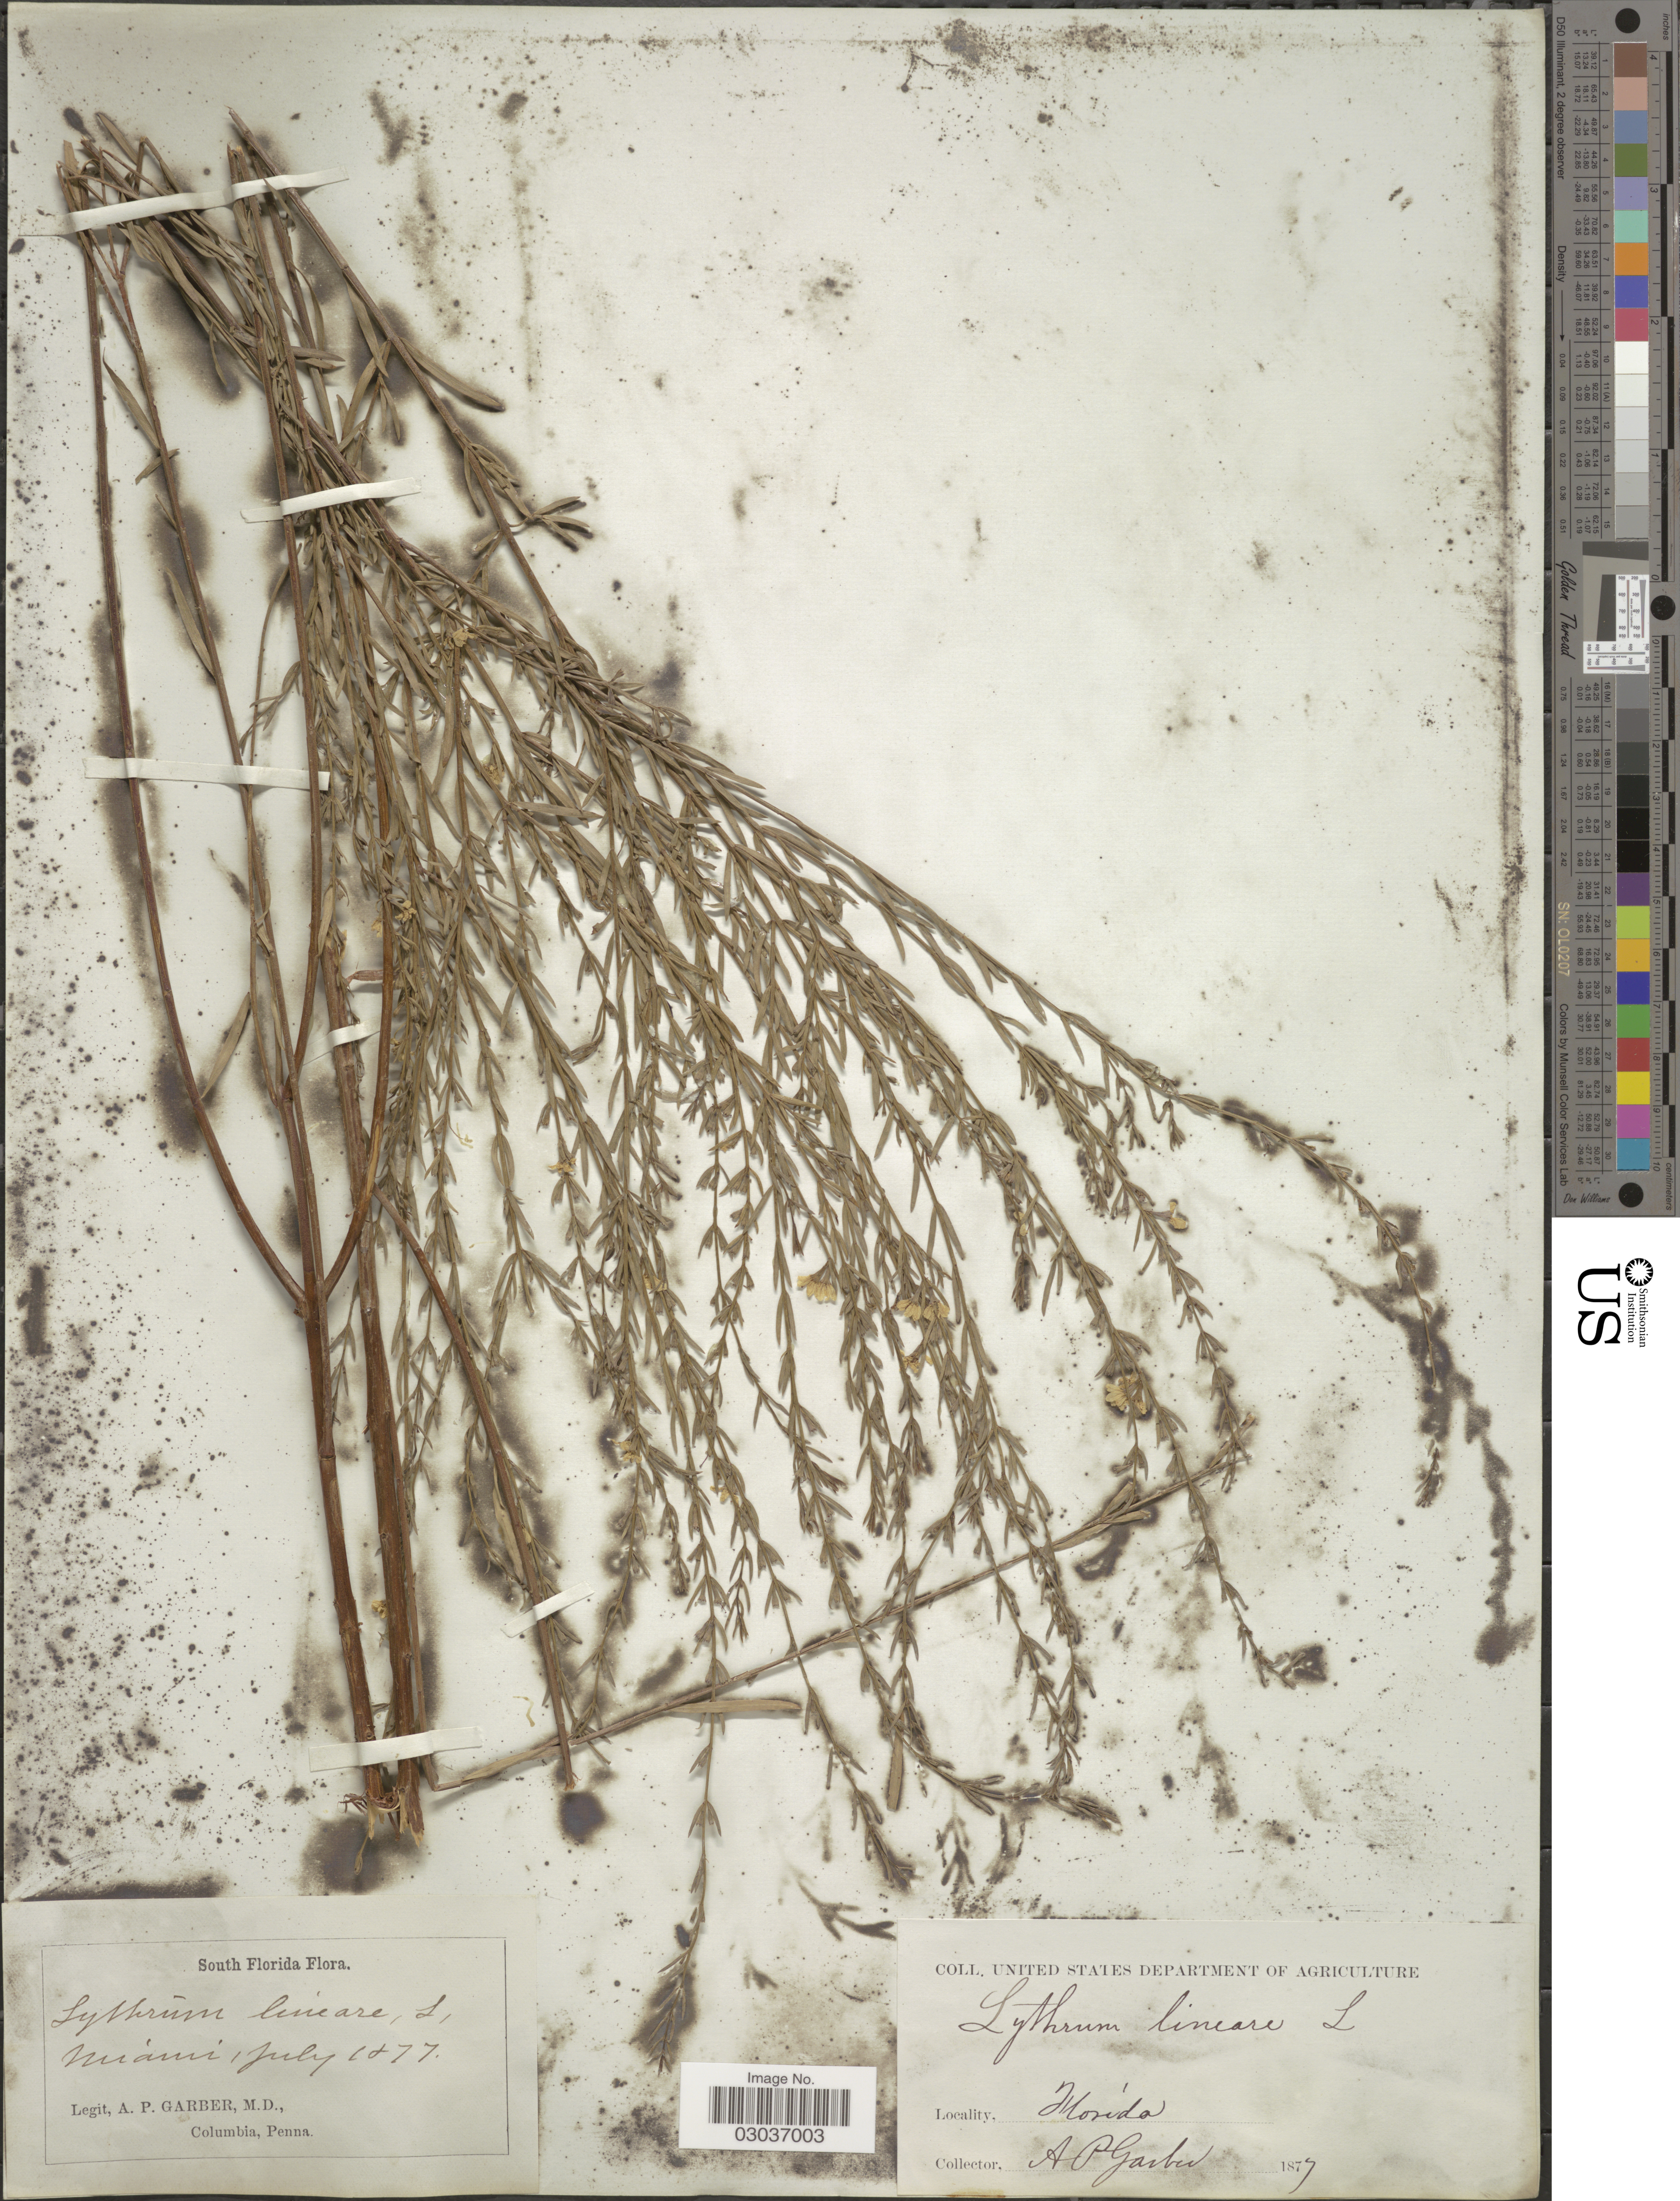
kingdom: Plantae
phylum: Tracheophyta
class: Magnoliopsida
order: Myrtales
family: Lythraceae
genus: Lythrum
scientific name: Lythrum lineare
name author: L.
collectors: A. P. Garber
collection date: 1877-07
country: United States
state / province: Florida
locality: South Florida, Miami.